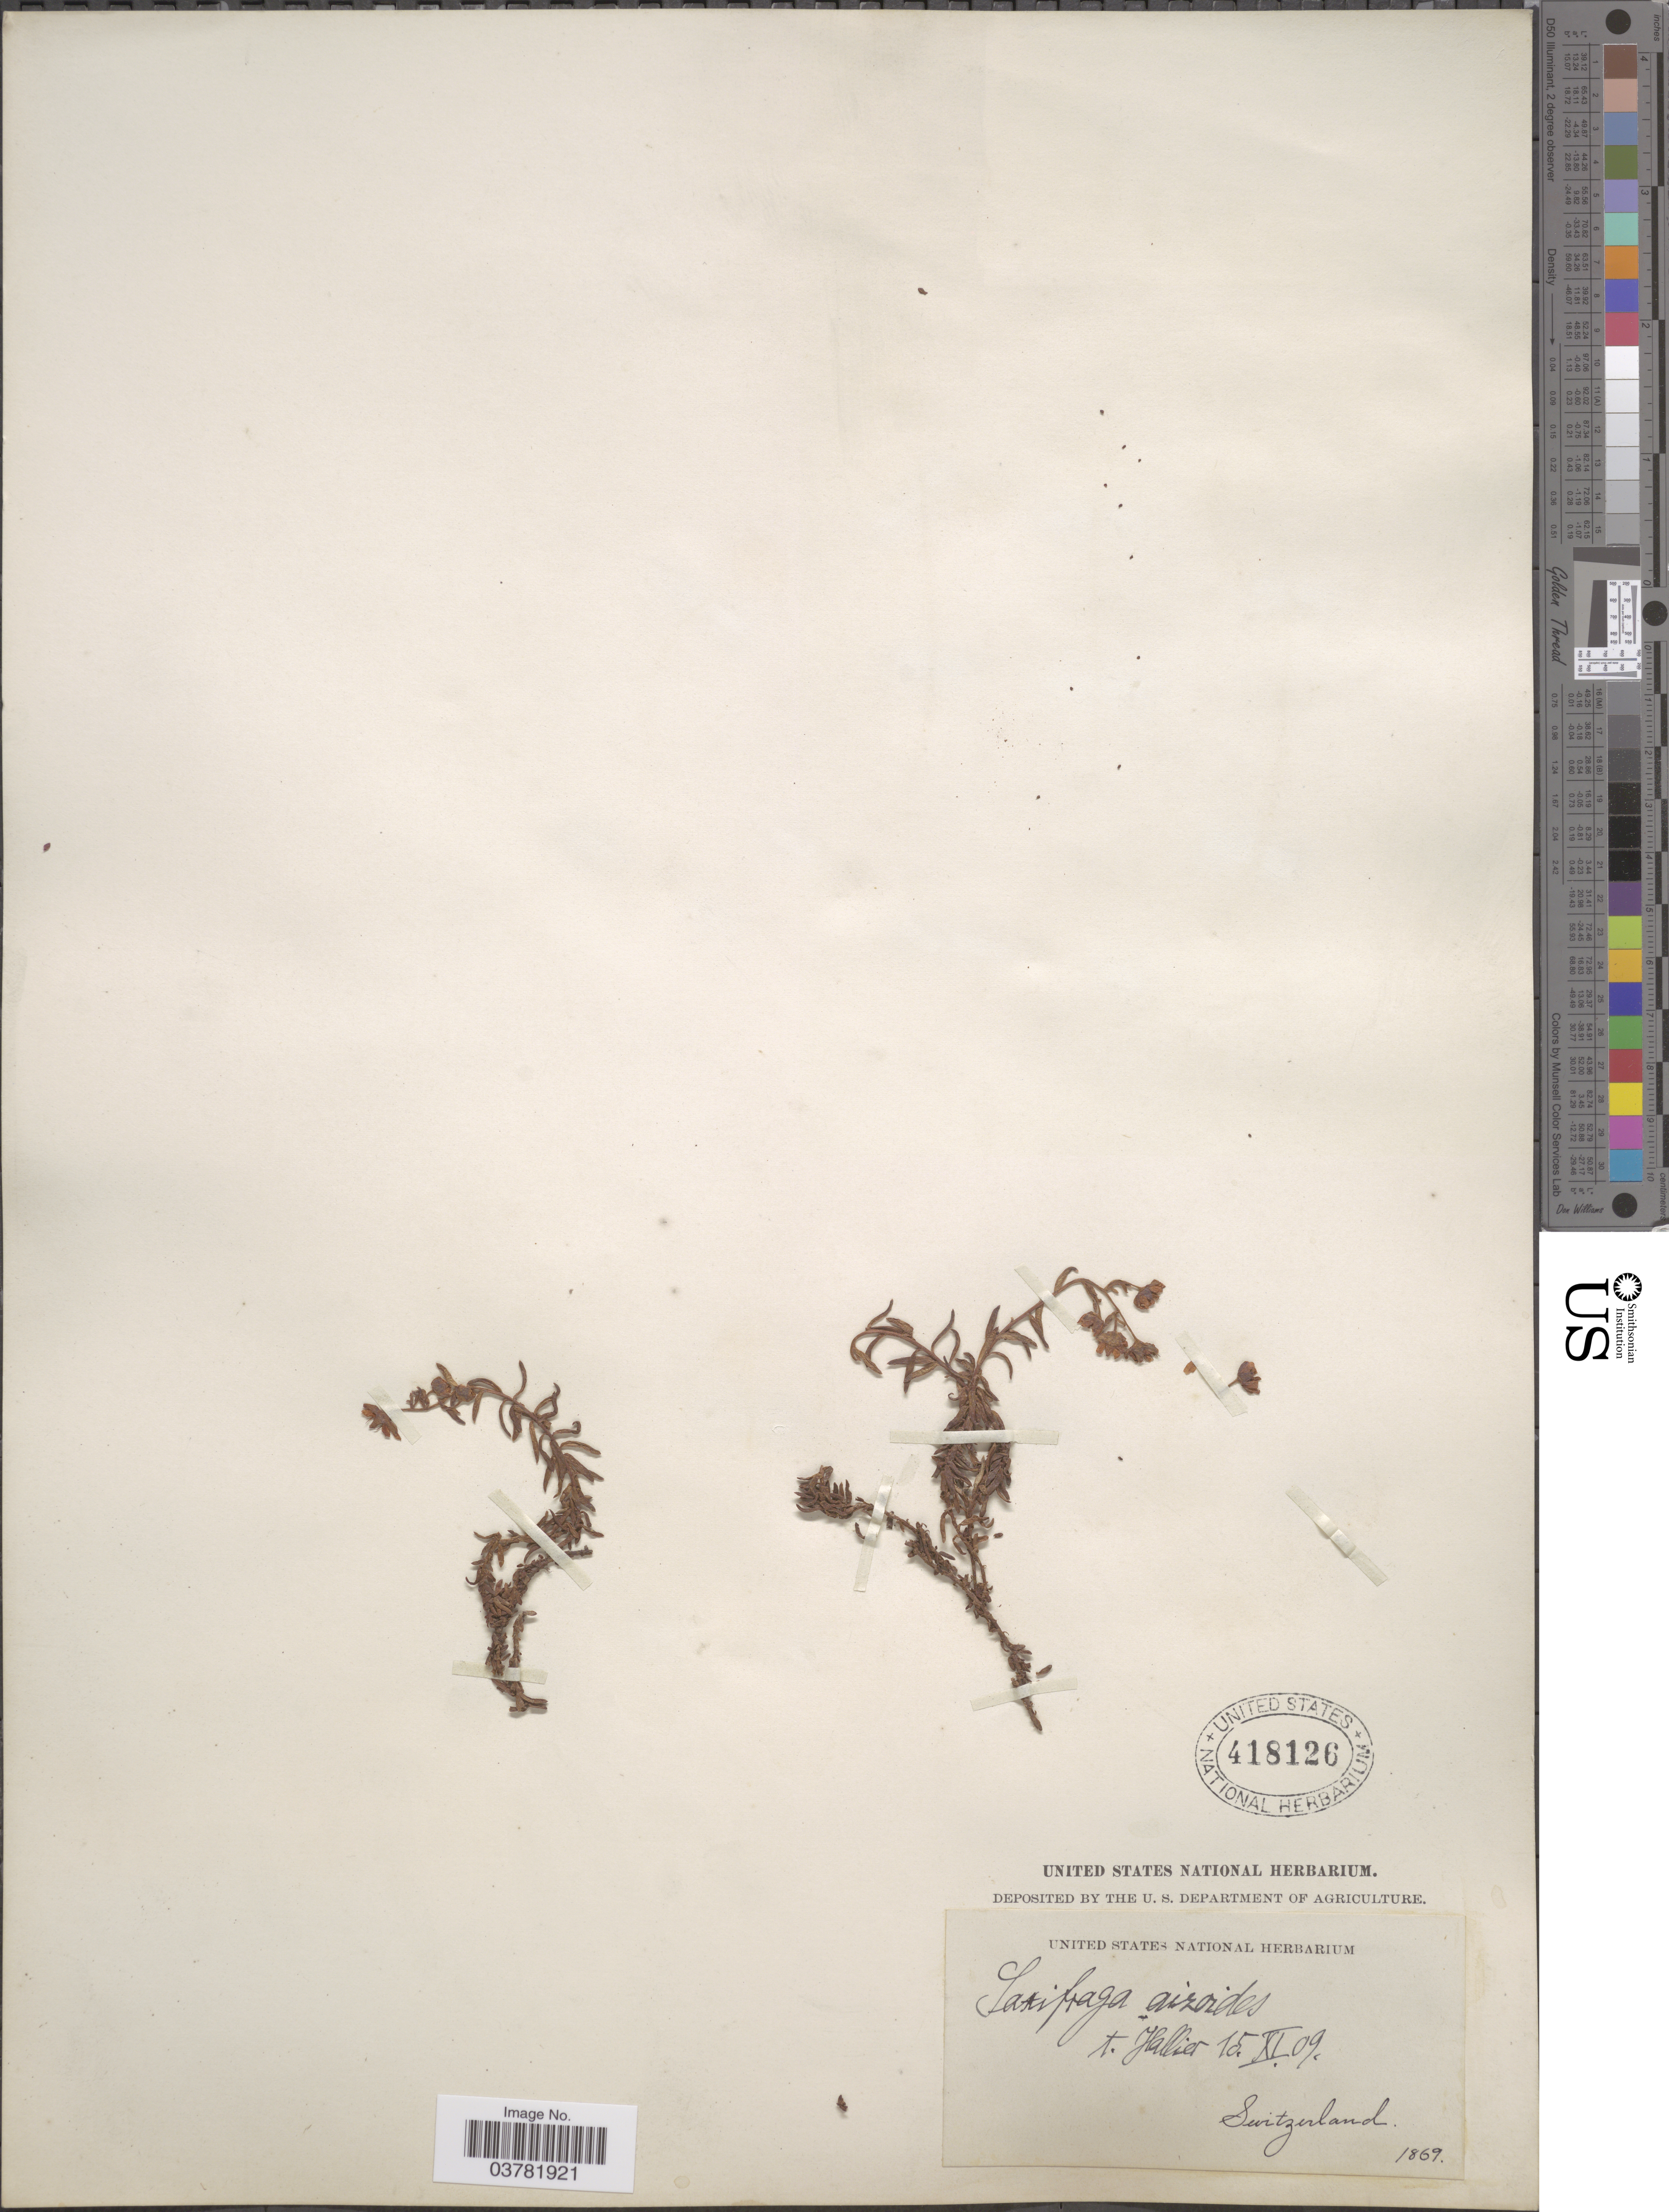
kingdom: Plantae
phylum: Tracheophyta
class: Magnoliopsida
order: Saxifragales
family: Saxifragaceae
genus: Saxifraga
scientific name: Saxifraga aizoides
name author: L.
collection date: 1869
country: Switzerland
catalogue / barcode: US 418126